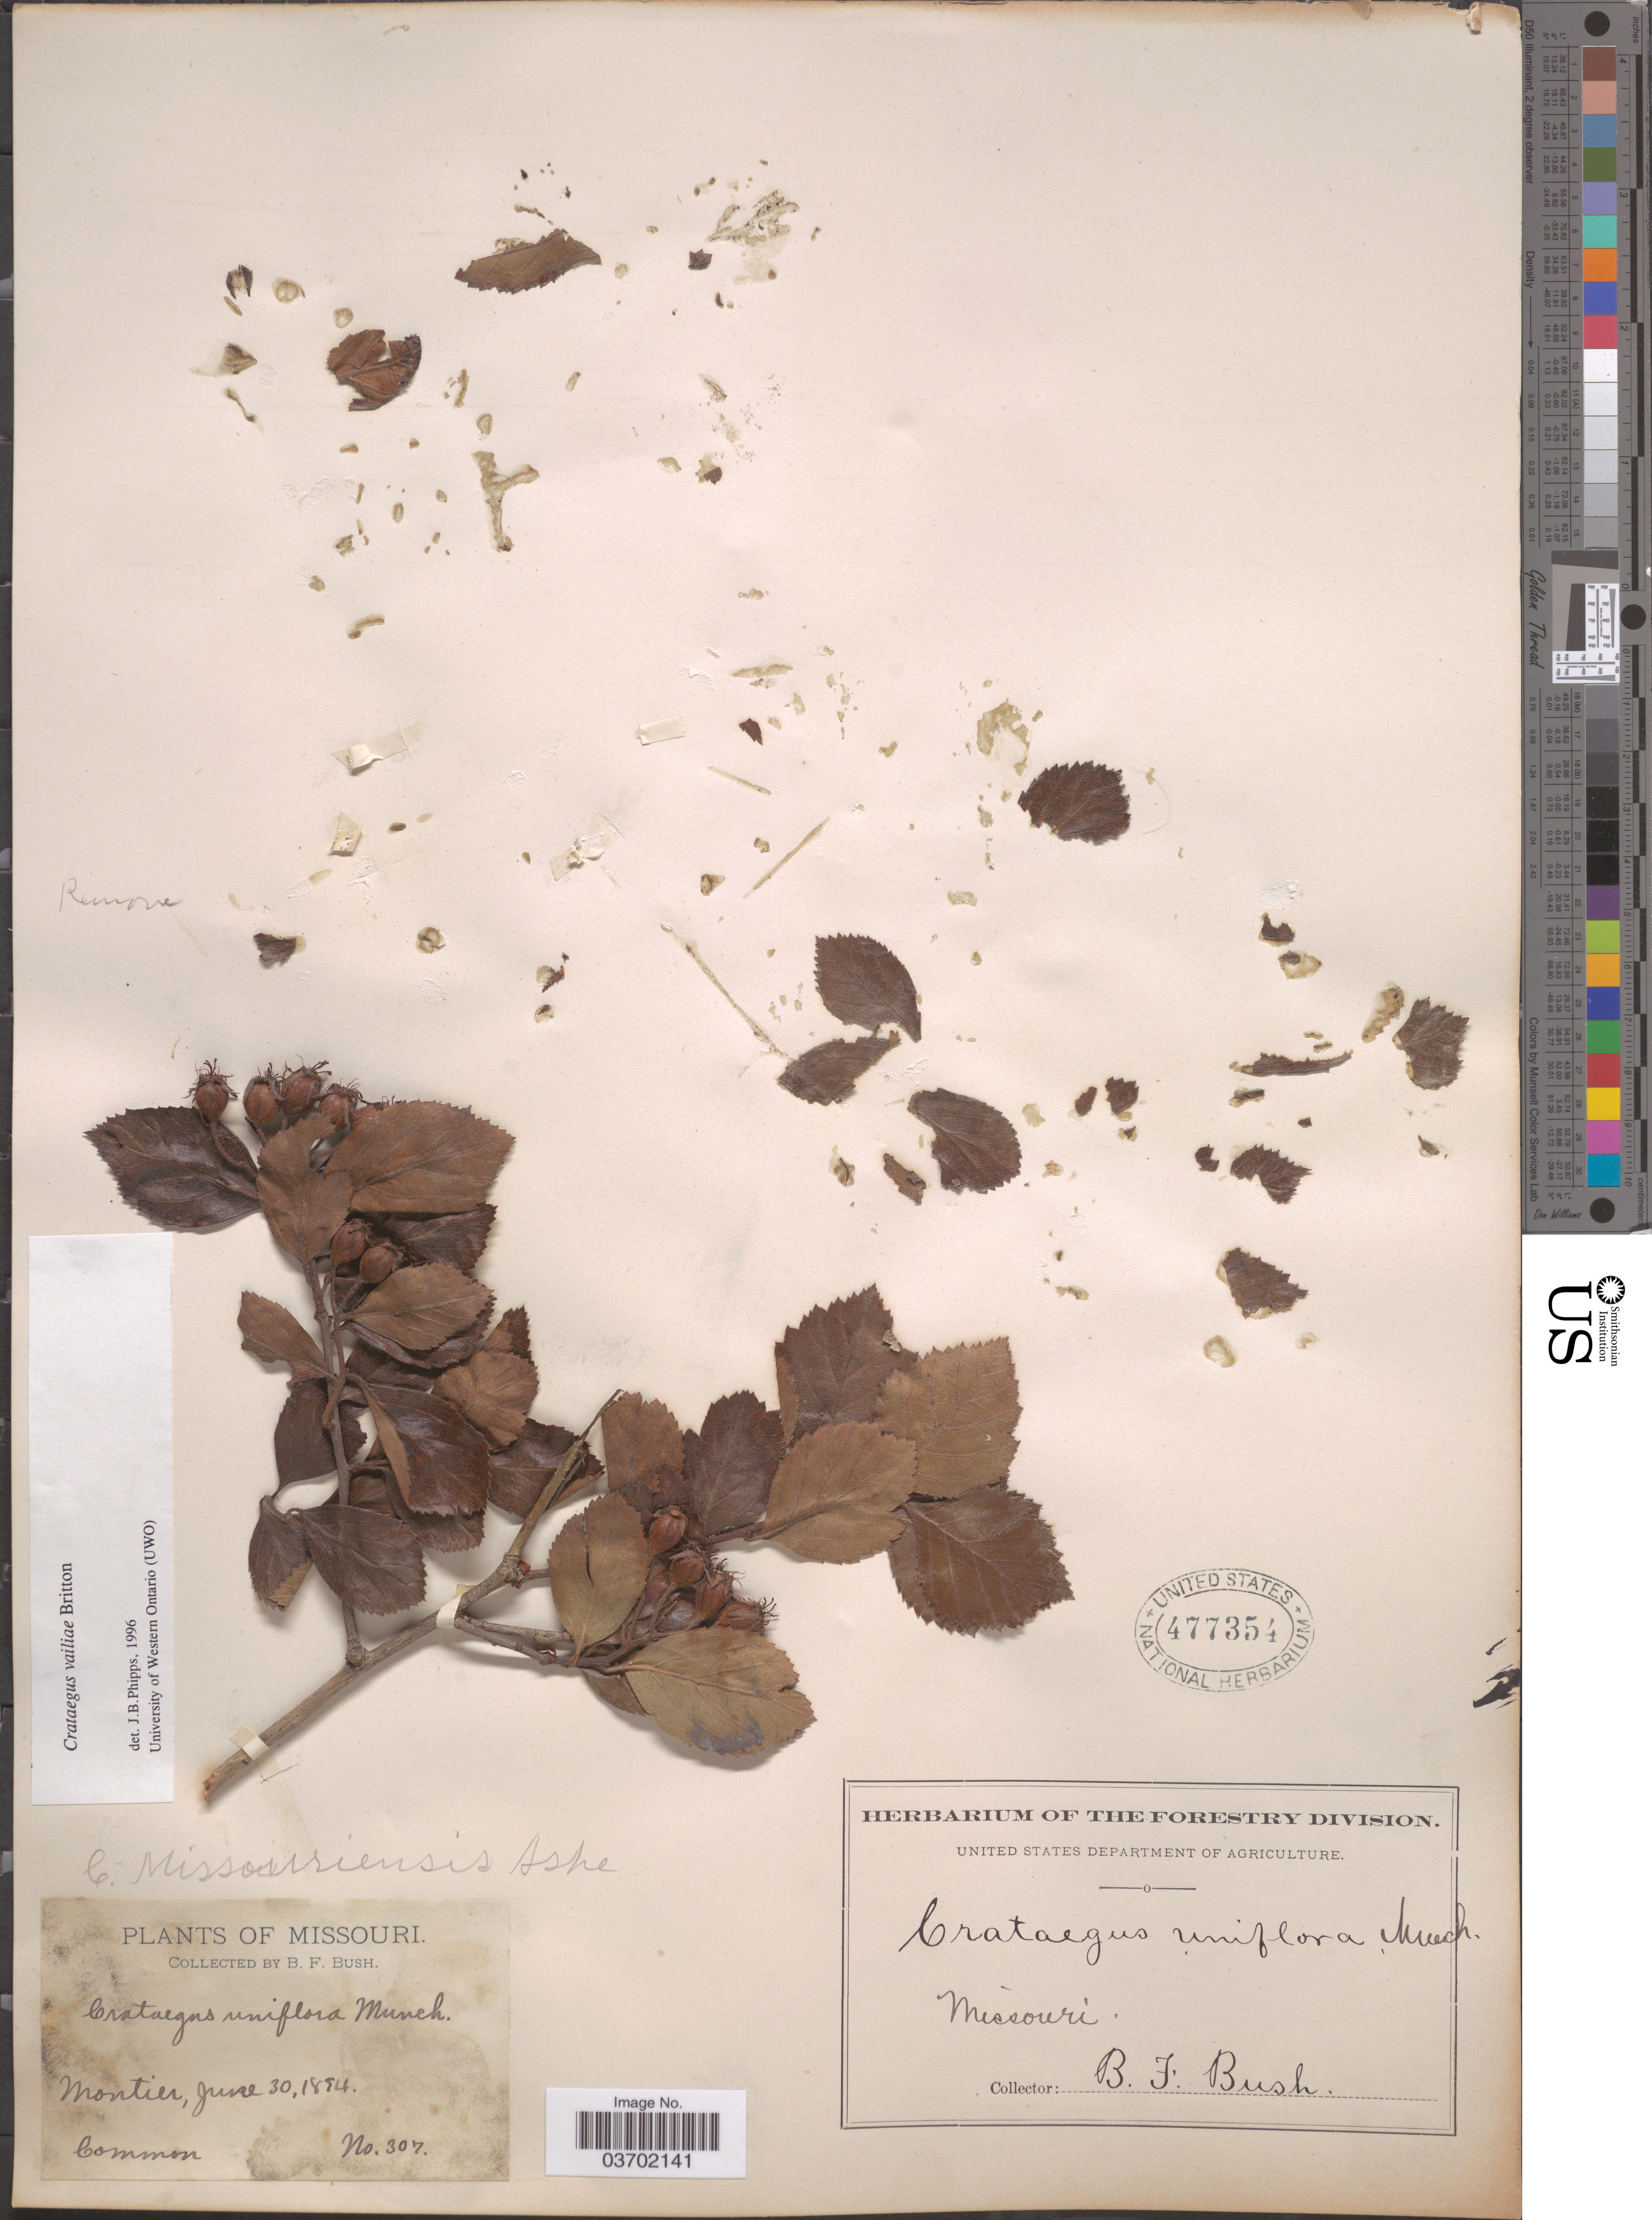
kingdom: Plantae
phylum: Tracheophyta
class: Magnoliopsida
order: Rosales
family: Rosaceae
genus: Crataegus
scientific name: Crataegus x vailiae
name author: Britton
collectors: B. F. Bush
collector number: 307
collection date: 1894-06-30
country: United States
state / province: Missouri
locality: Montier.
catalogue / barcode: US 477354